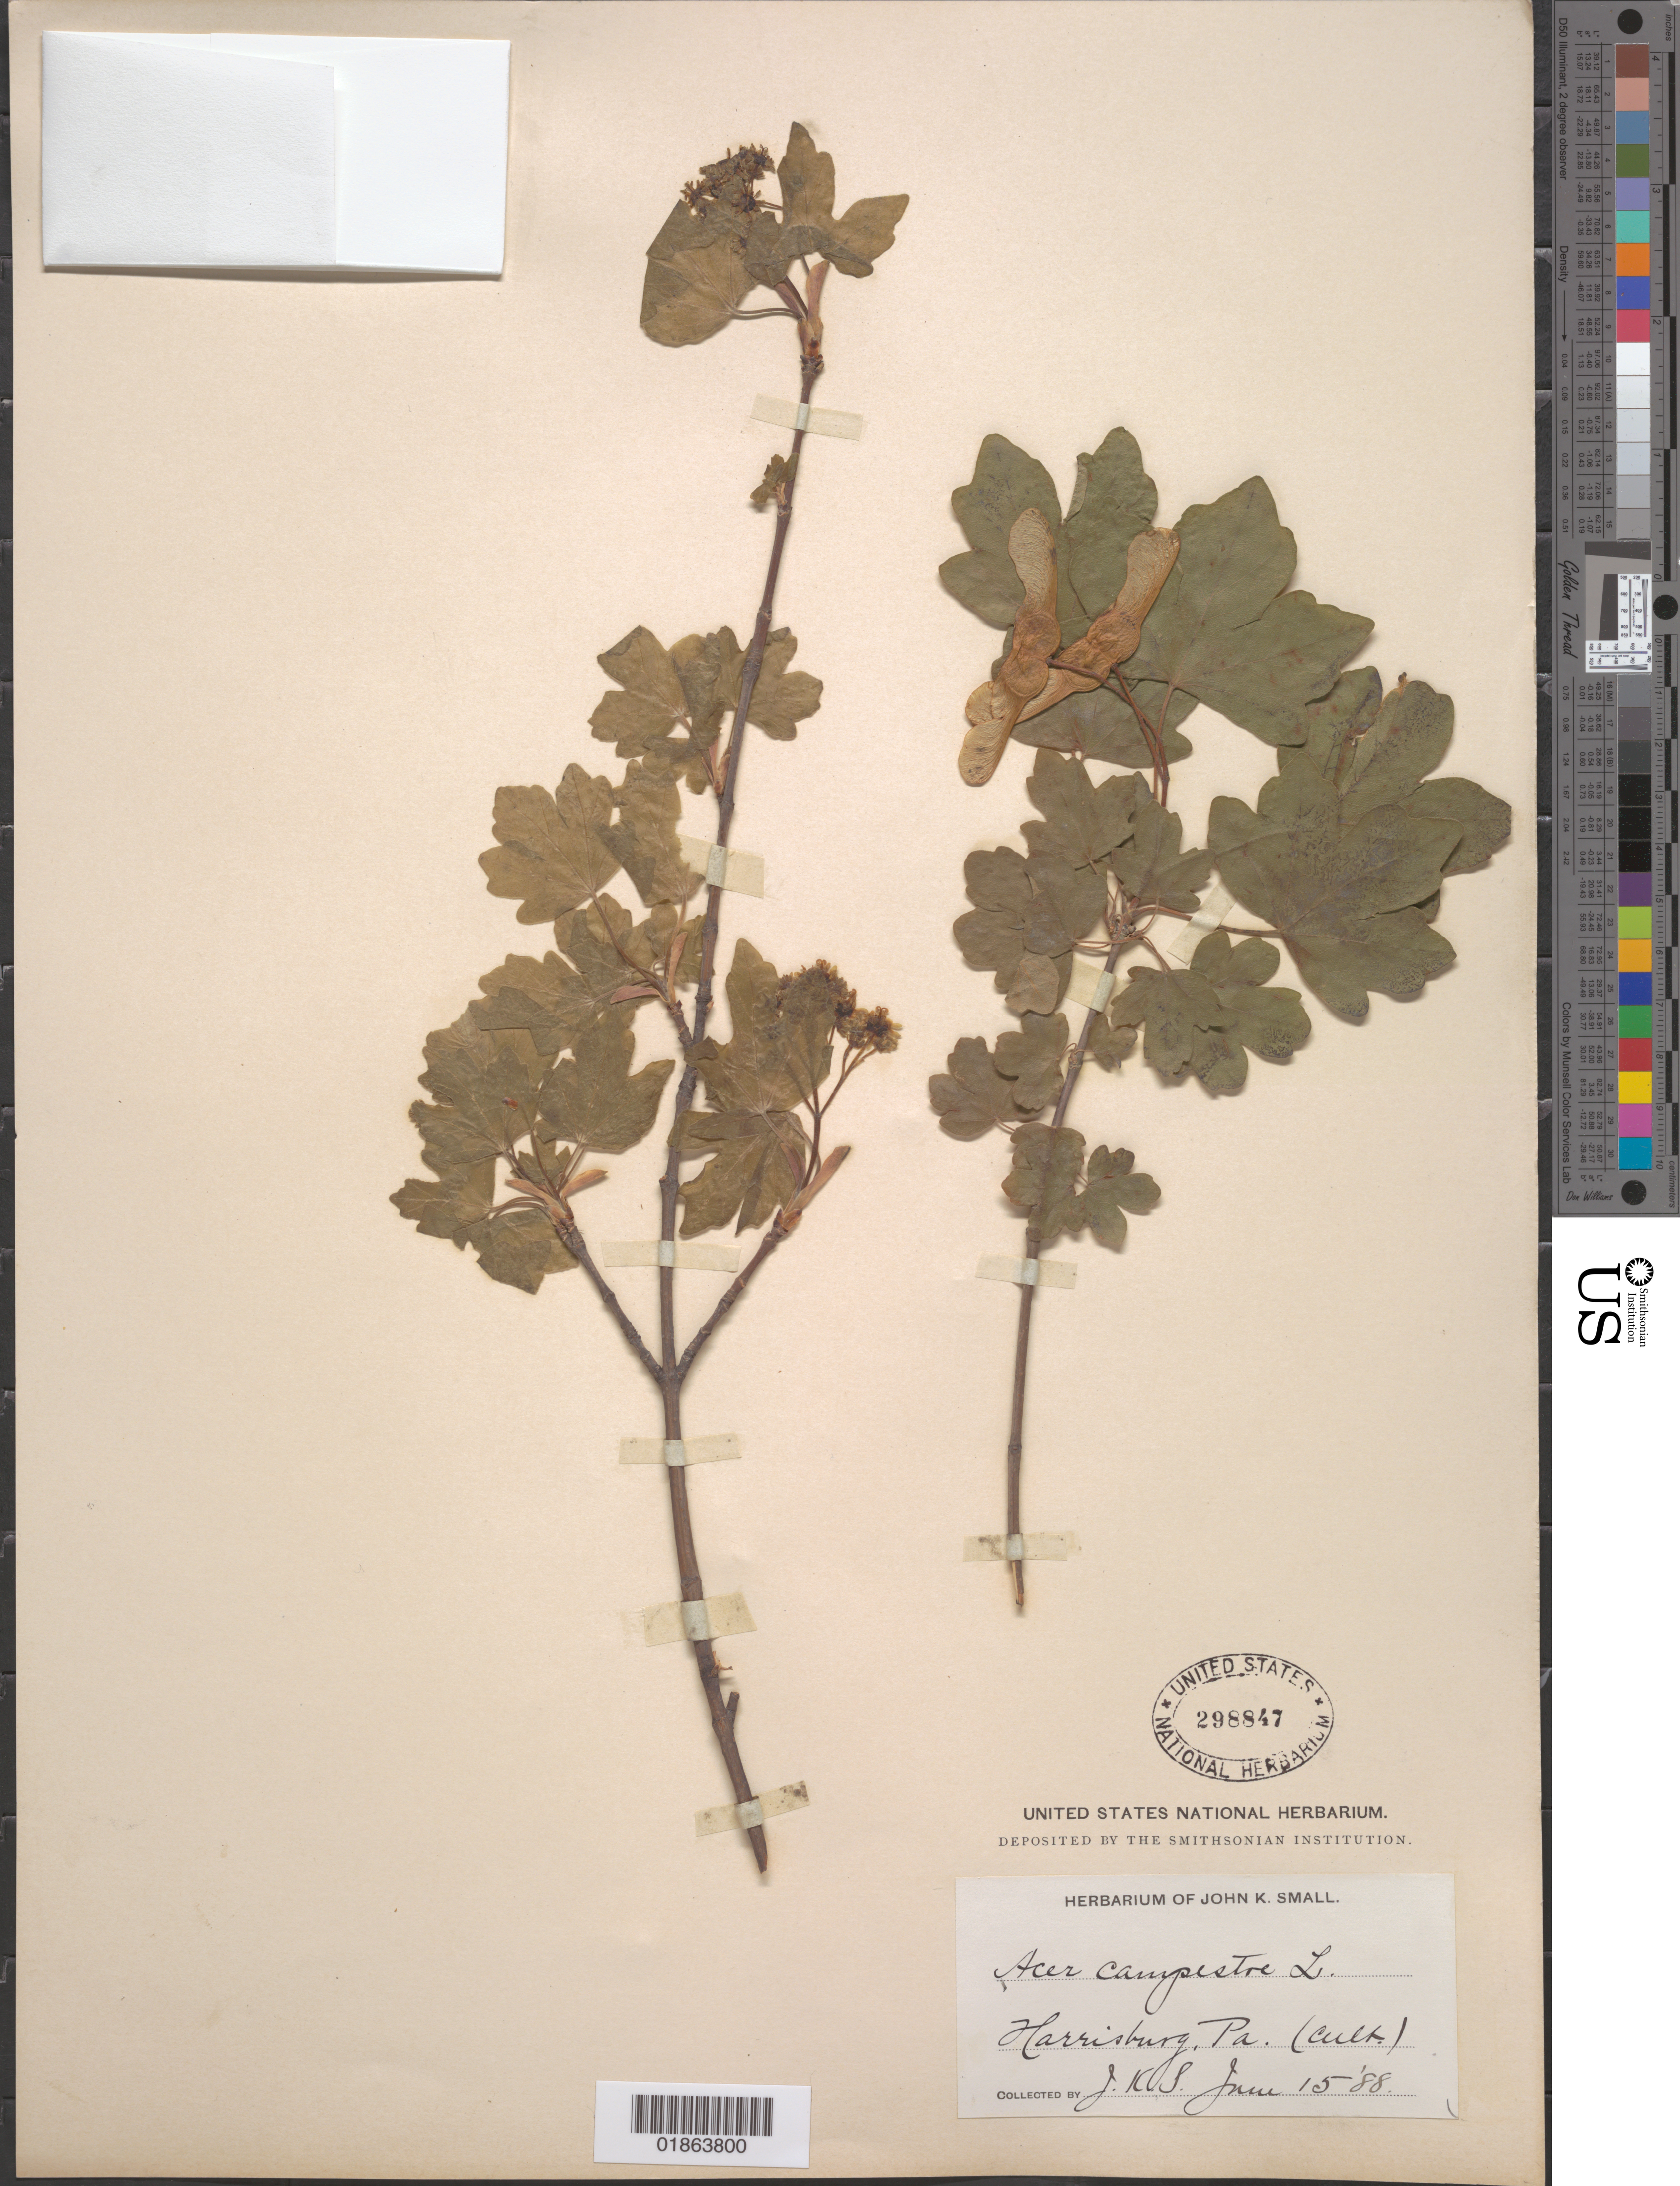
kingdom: Plantae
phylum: Tracheophyta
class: Magnoliopsida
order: Sapindales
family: Sapindaceae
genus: Acer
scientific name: Acer campestre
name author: L.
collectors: J. K. Small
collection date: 1888-06-15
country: United States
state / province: Pennsylvania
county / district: Dauphin County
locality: Harrisburg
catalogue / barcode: US 298847